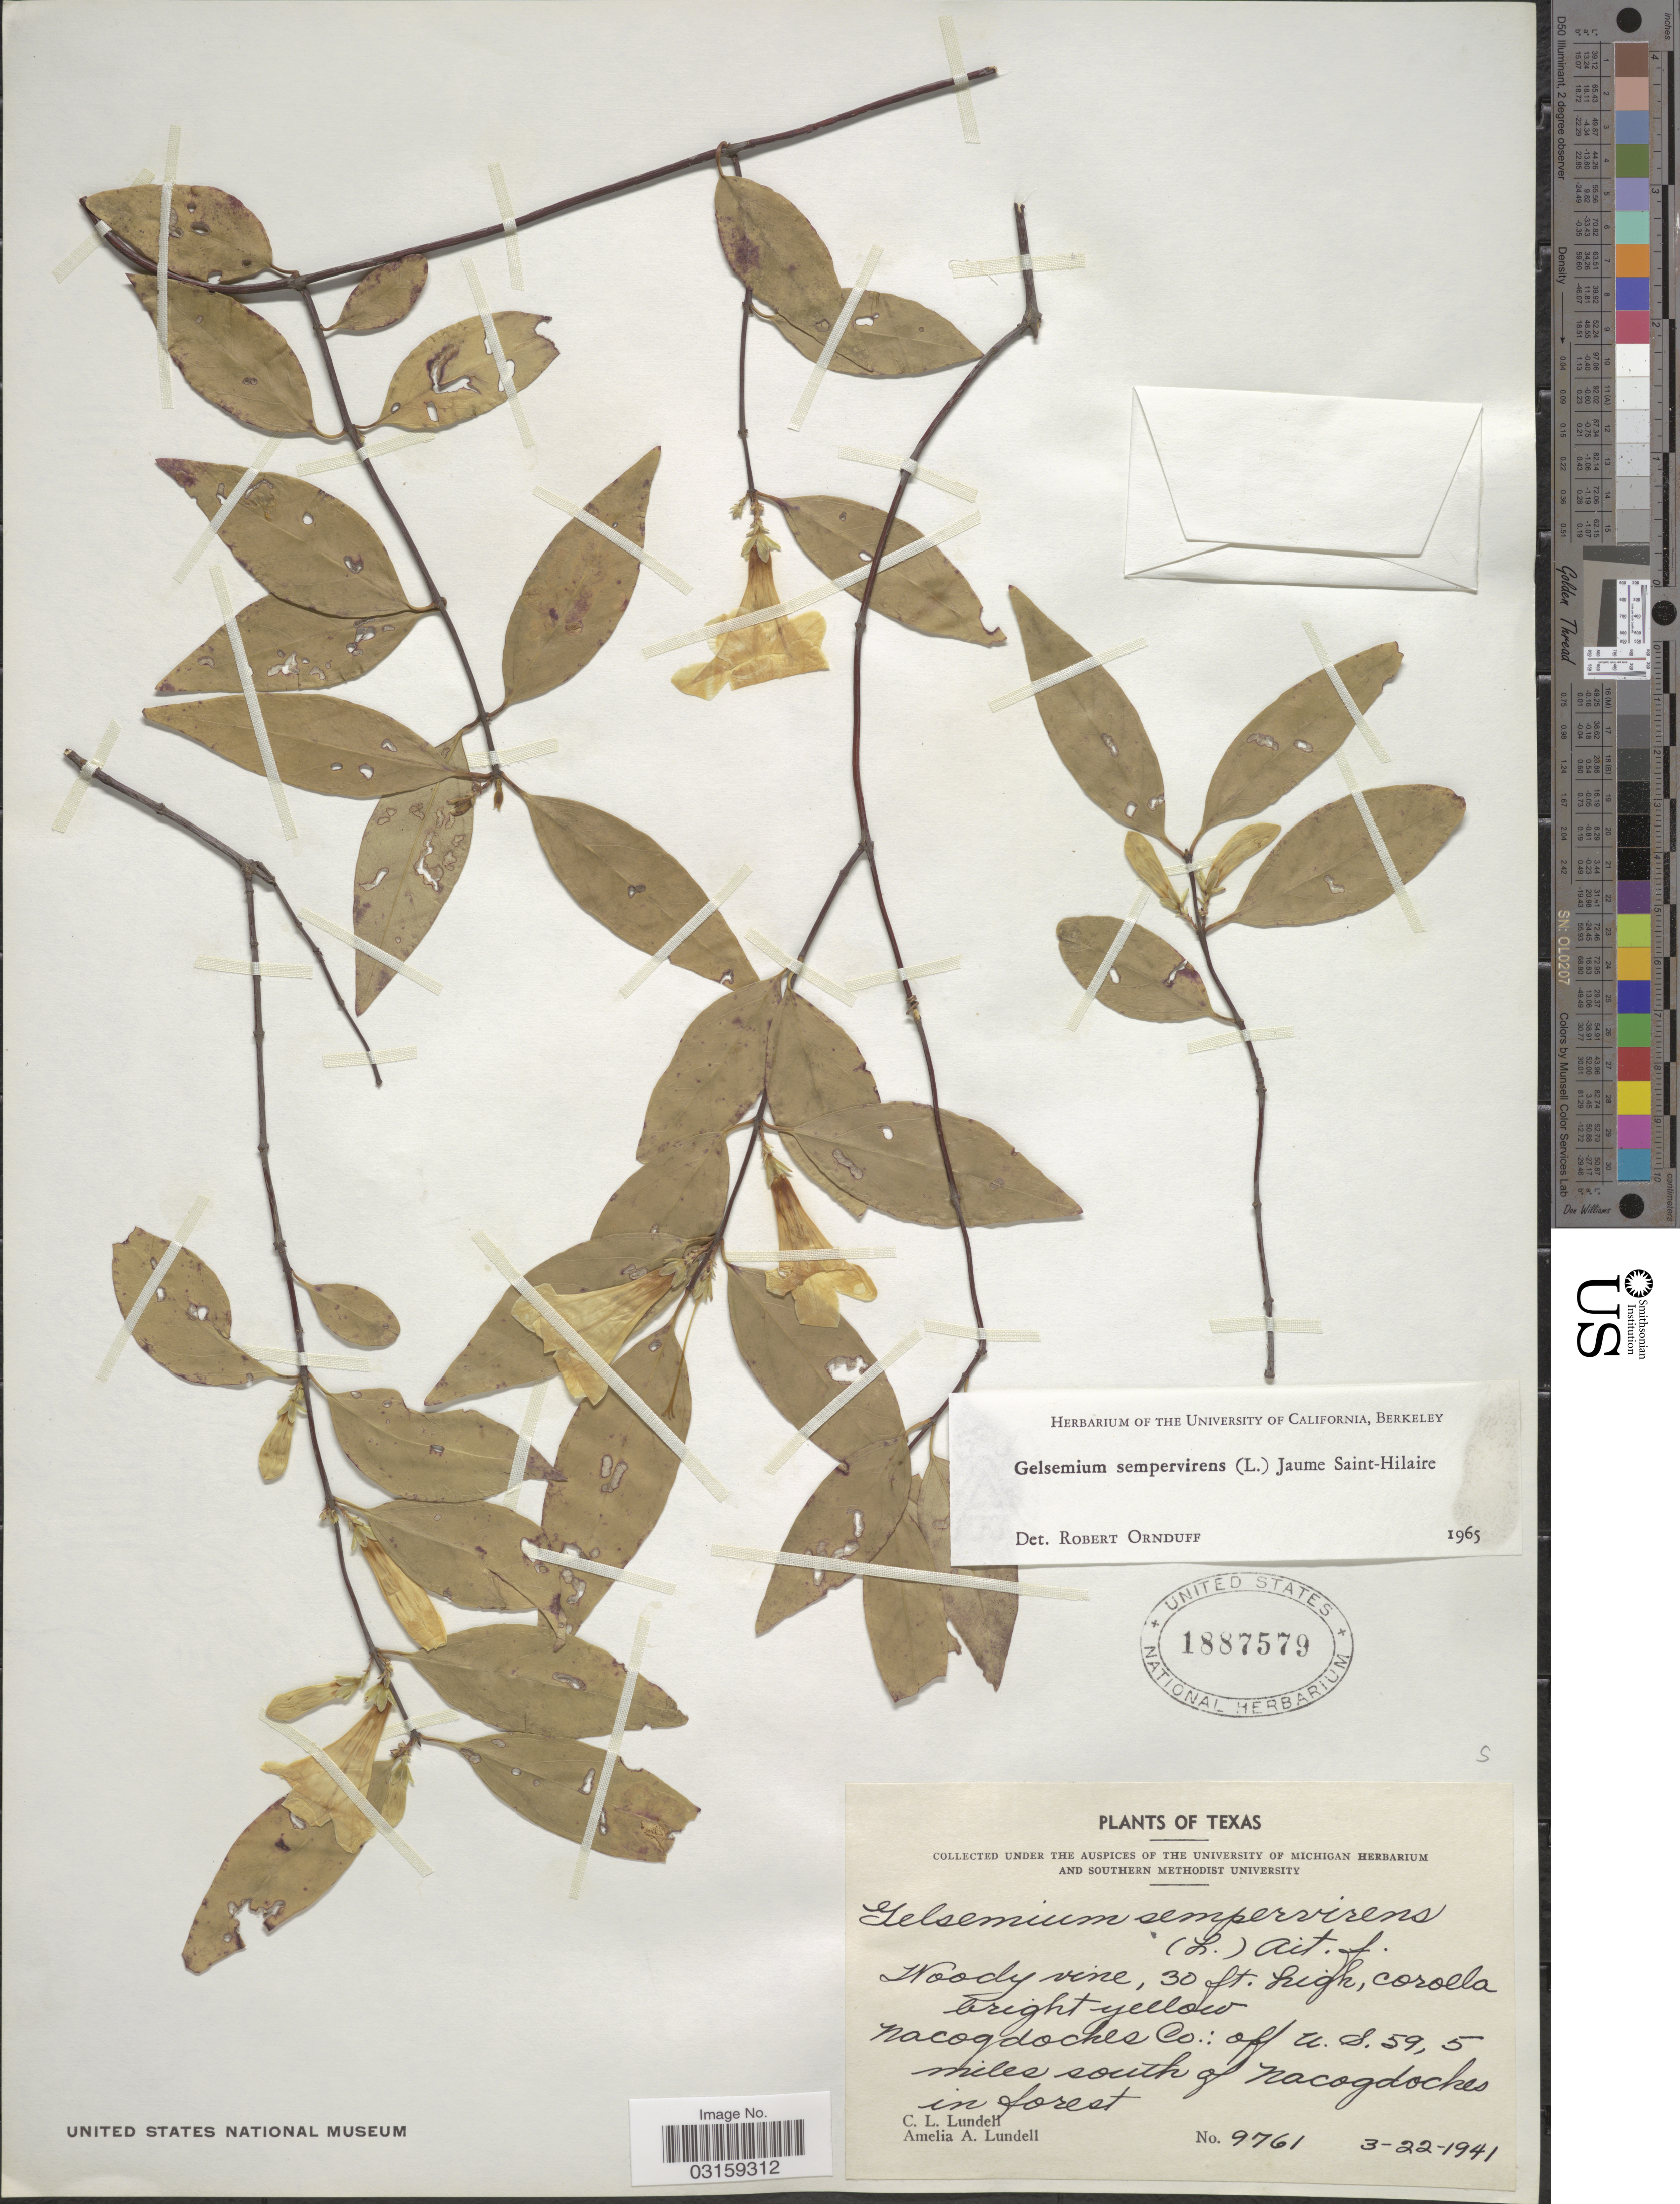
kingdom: Plantae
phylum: Tracheophyta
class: Magnoliopsida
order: Gentianales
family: Gelsemiaceae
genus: Gelsemium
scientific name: Gelsemium sempervirens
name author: (L.) J. St.-Hil.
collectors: C. L. Lundell & A. A. Lundell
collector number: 9761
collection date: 1941-03-22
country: United States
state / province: Texas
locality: Nacogdoches Co.: off U.S. 59, 5 miles south of Nacogdoches.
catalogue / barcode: US 1887579